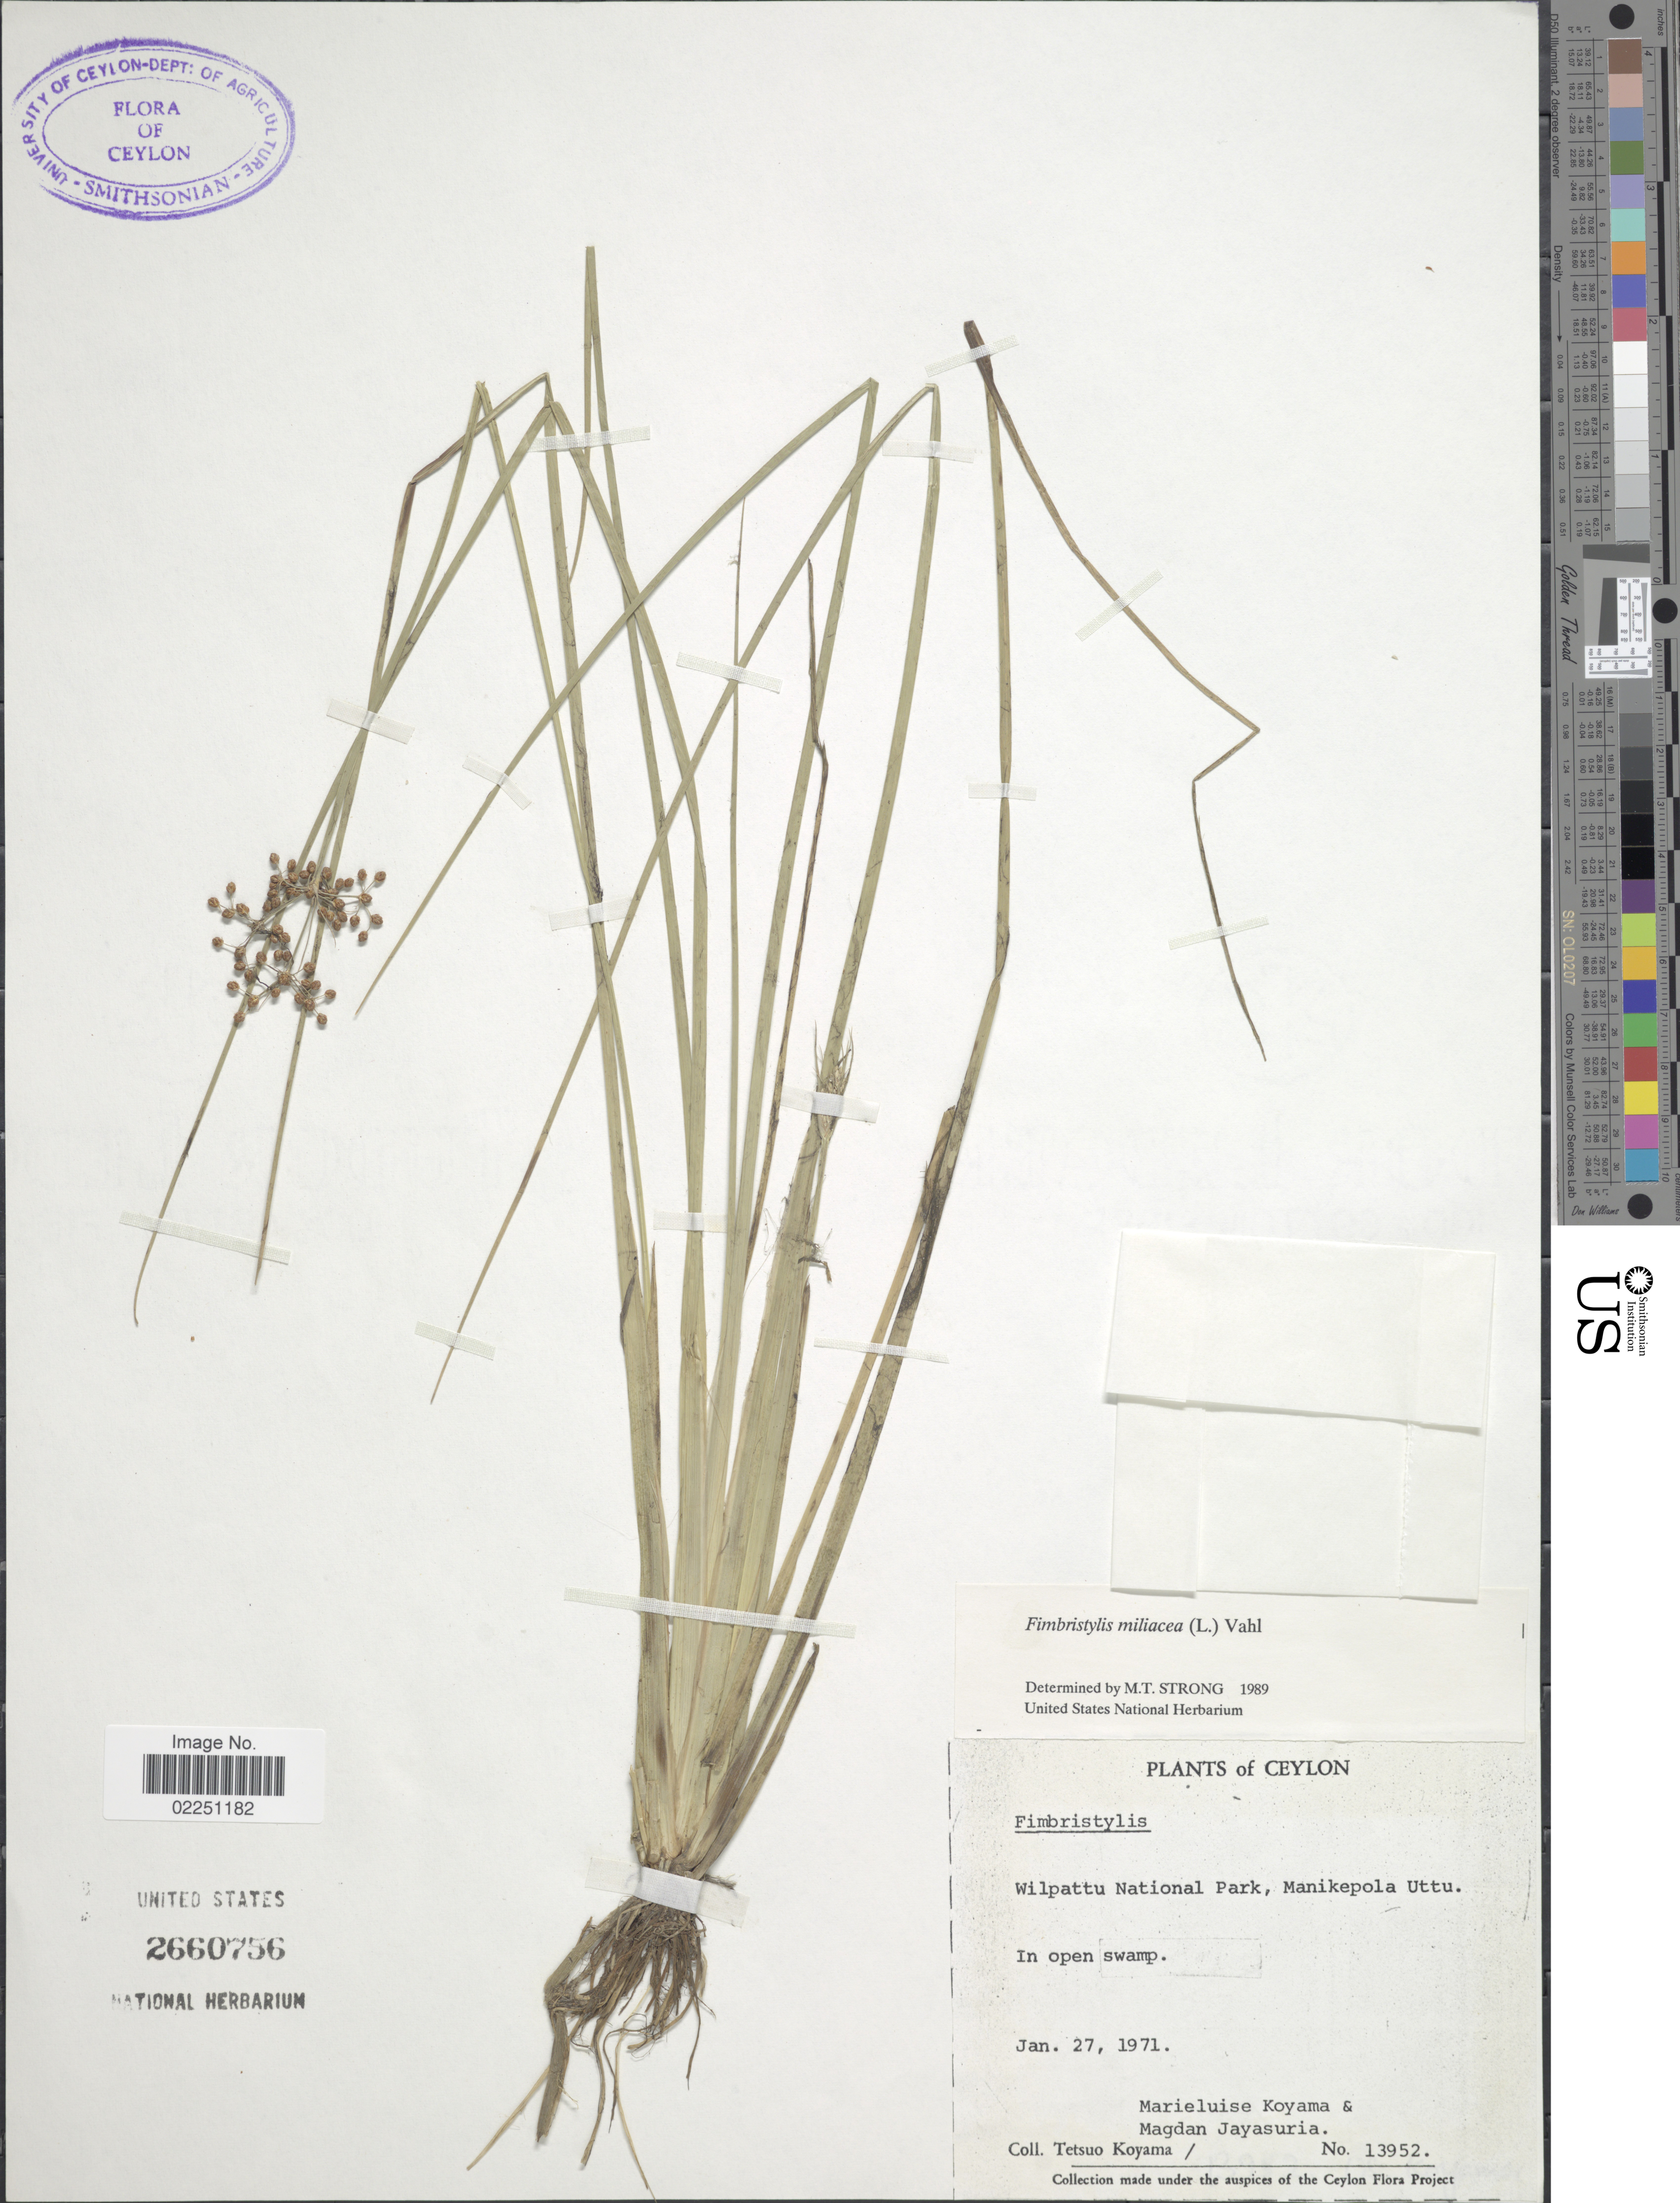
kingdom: Plantae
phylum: Tracheophyta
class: Liliopsida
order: Poales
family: Cyperaceae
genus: Fimbristylis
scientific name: Fimbristylis littoralis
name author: Gaudich.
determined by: Strong, M. T., (US), Smithsonian Institution - National Museum of Natural History (UNITED STATES)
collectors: T. Koyama, M. Koyama & M. Jayasuria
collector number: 13952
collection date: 1971-01-27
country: Sri Lanka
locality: Ceylon. Wilpattu National Park, Manikepola Uttu.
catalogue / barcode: US 2660756